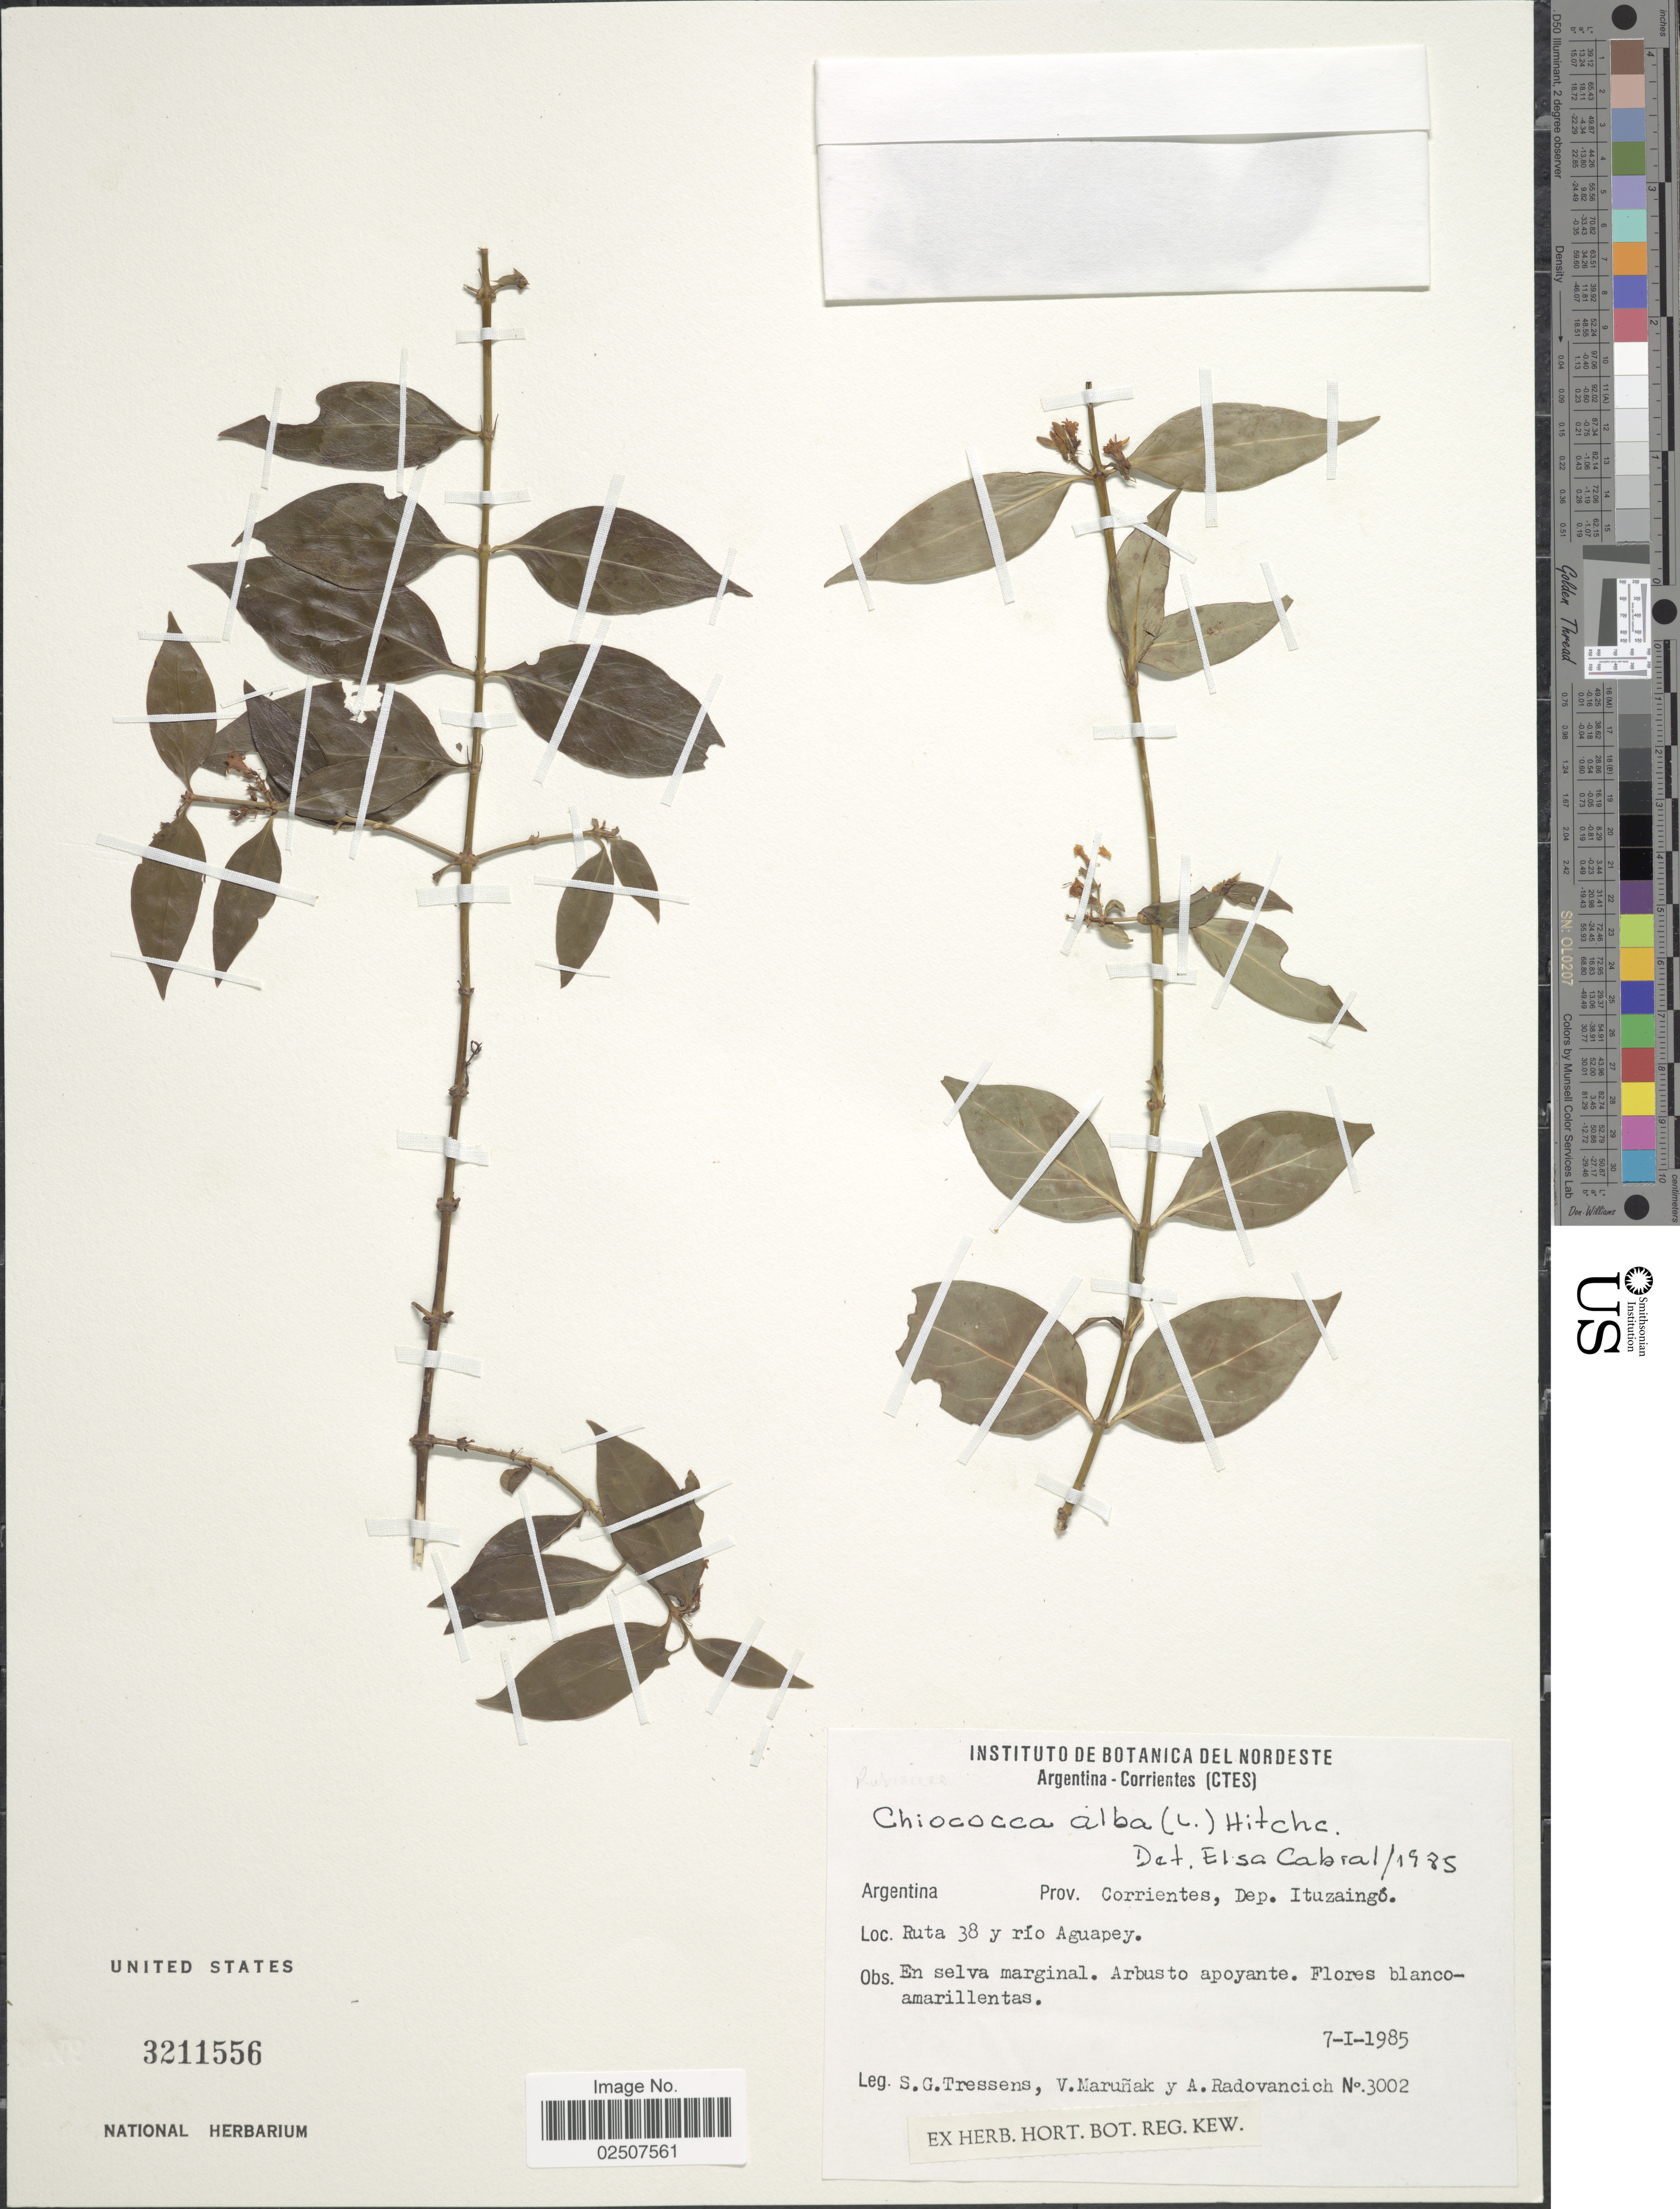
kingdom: Plantae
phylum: Tracheophyta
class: Magnoliopsida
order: Gentianales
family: Rubiaceae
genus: Chiococca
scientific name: Chiococca alba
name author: (L.) Hitchc.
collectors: S. Tressens, V. Maruñak & A. Radovancich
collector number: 3002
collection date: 1985-01-07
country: Argentina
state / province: Corrientes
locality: Dep. Ituzaingo. Ruta 38 y rio Aguapey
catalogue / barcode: US 3211556